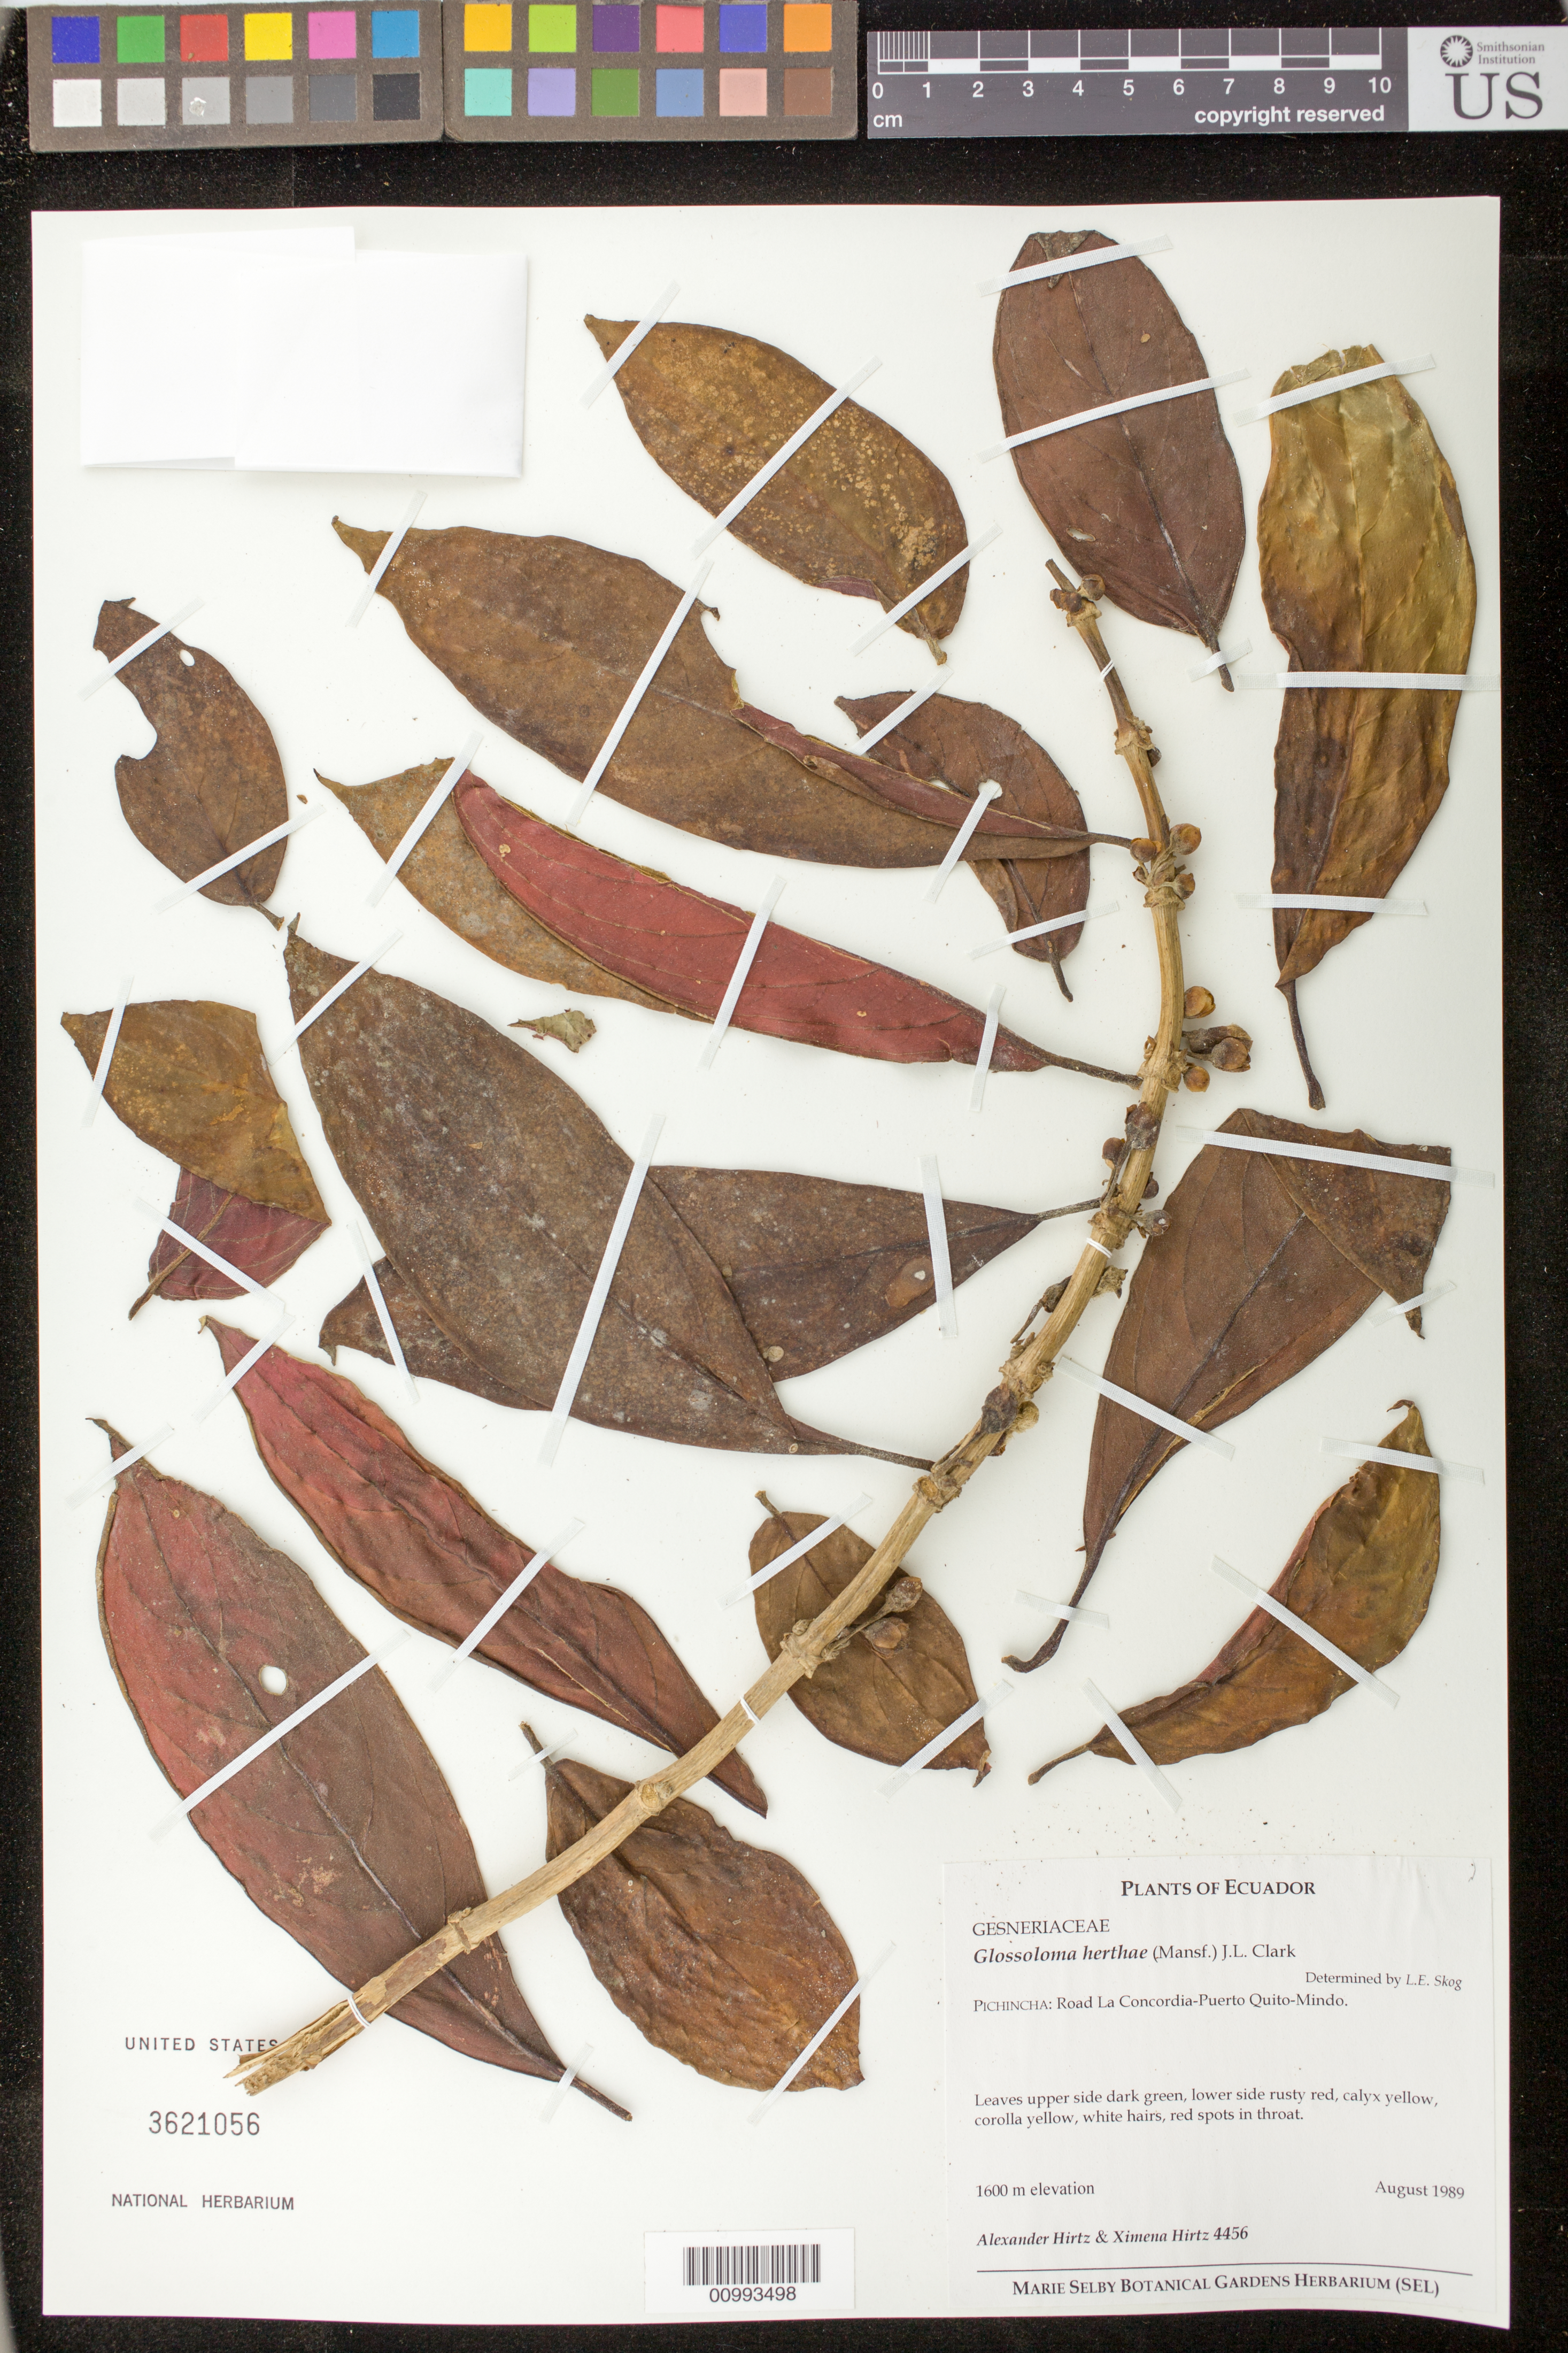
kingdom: Plantae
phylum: Tracheophyta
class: Magnoliopsida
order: Lamiales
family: Gesneriaceae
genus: Glossoloma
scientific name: Glossoloma herthae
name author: (Mansf.) J.L. Clark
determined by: Skog, Laurence E.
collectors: A. Hirtz & X. Hirtz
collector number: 4456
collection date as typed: Aug 1989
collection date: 1989-08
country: Ecuador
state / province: Pichincha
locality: Pichincha: road La Concordia - Puerto Quito - Mindo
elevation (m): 1600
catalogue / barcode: US 3621056